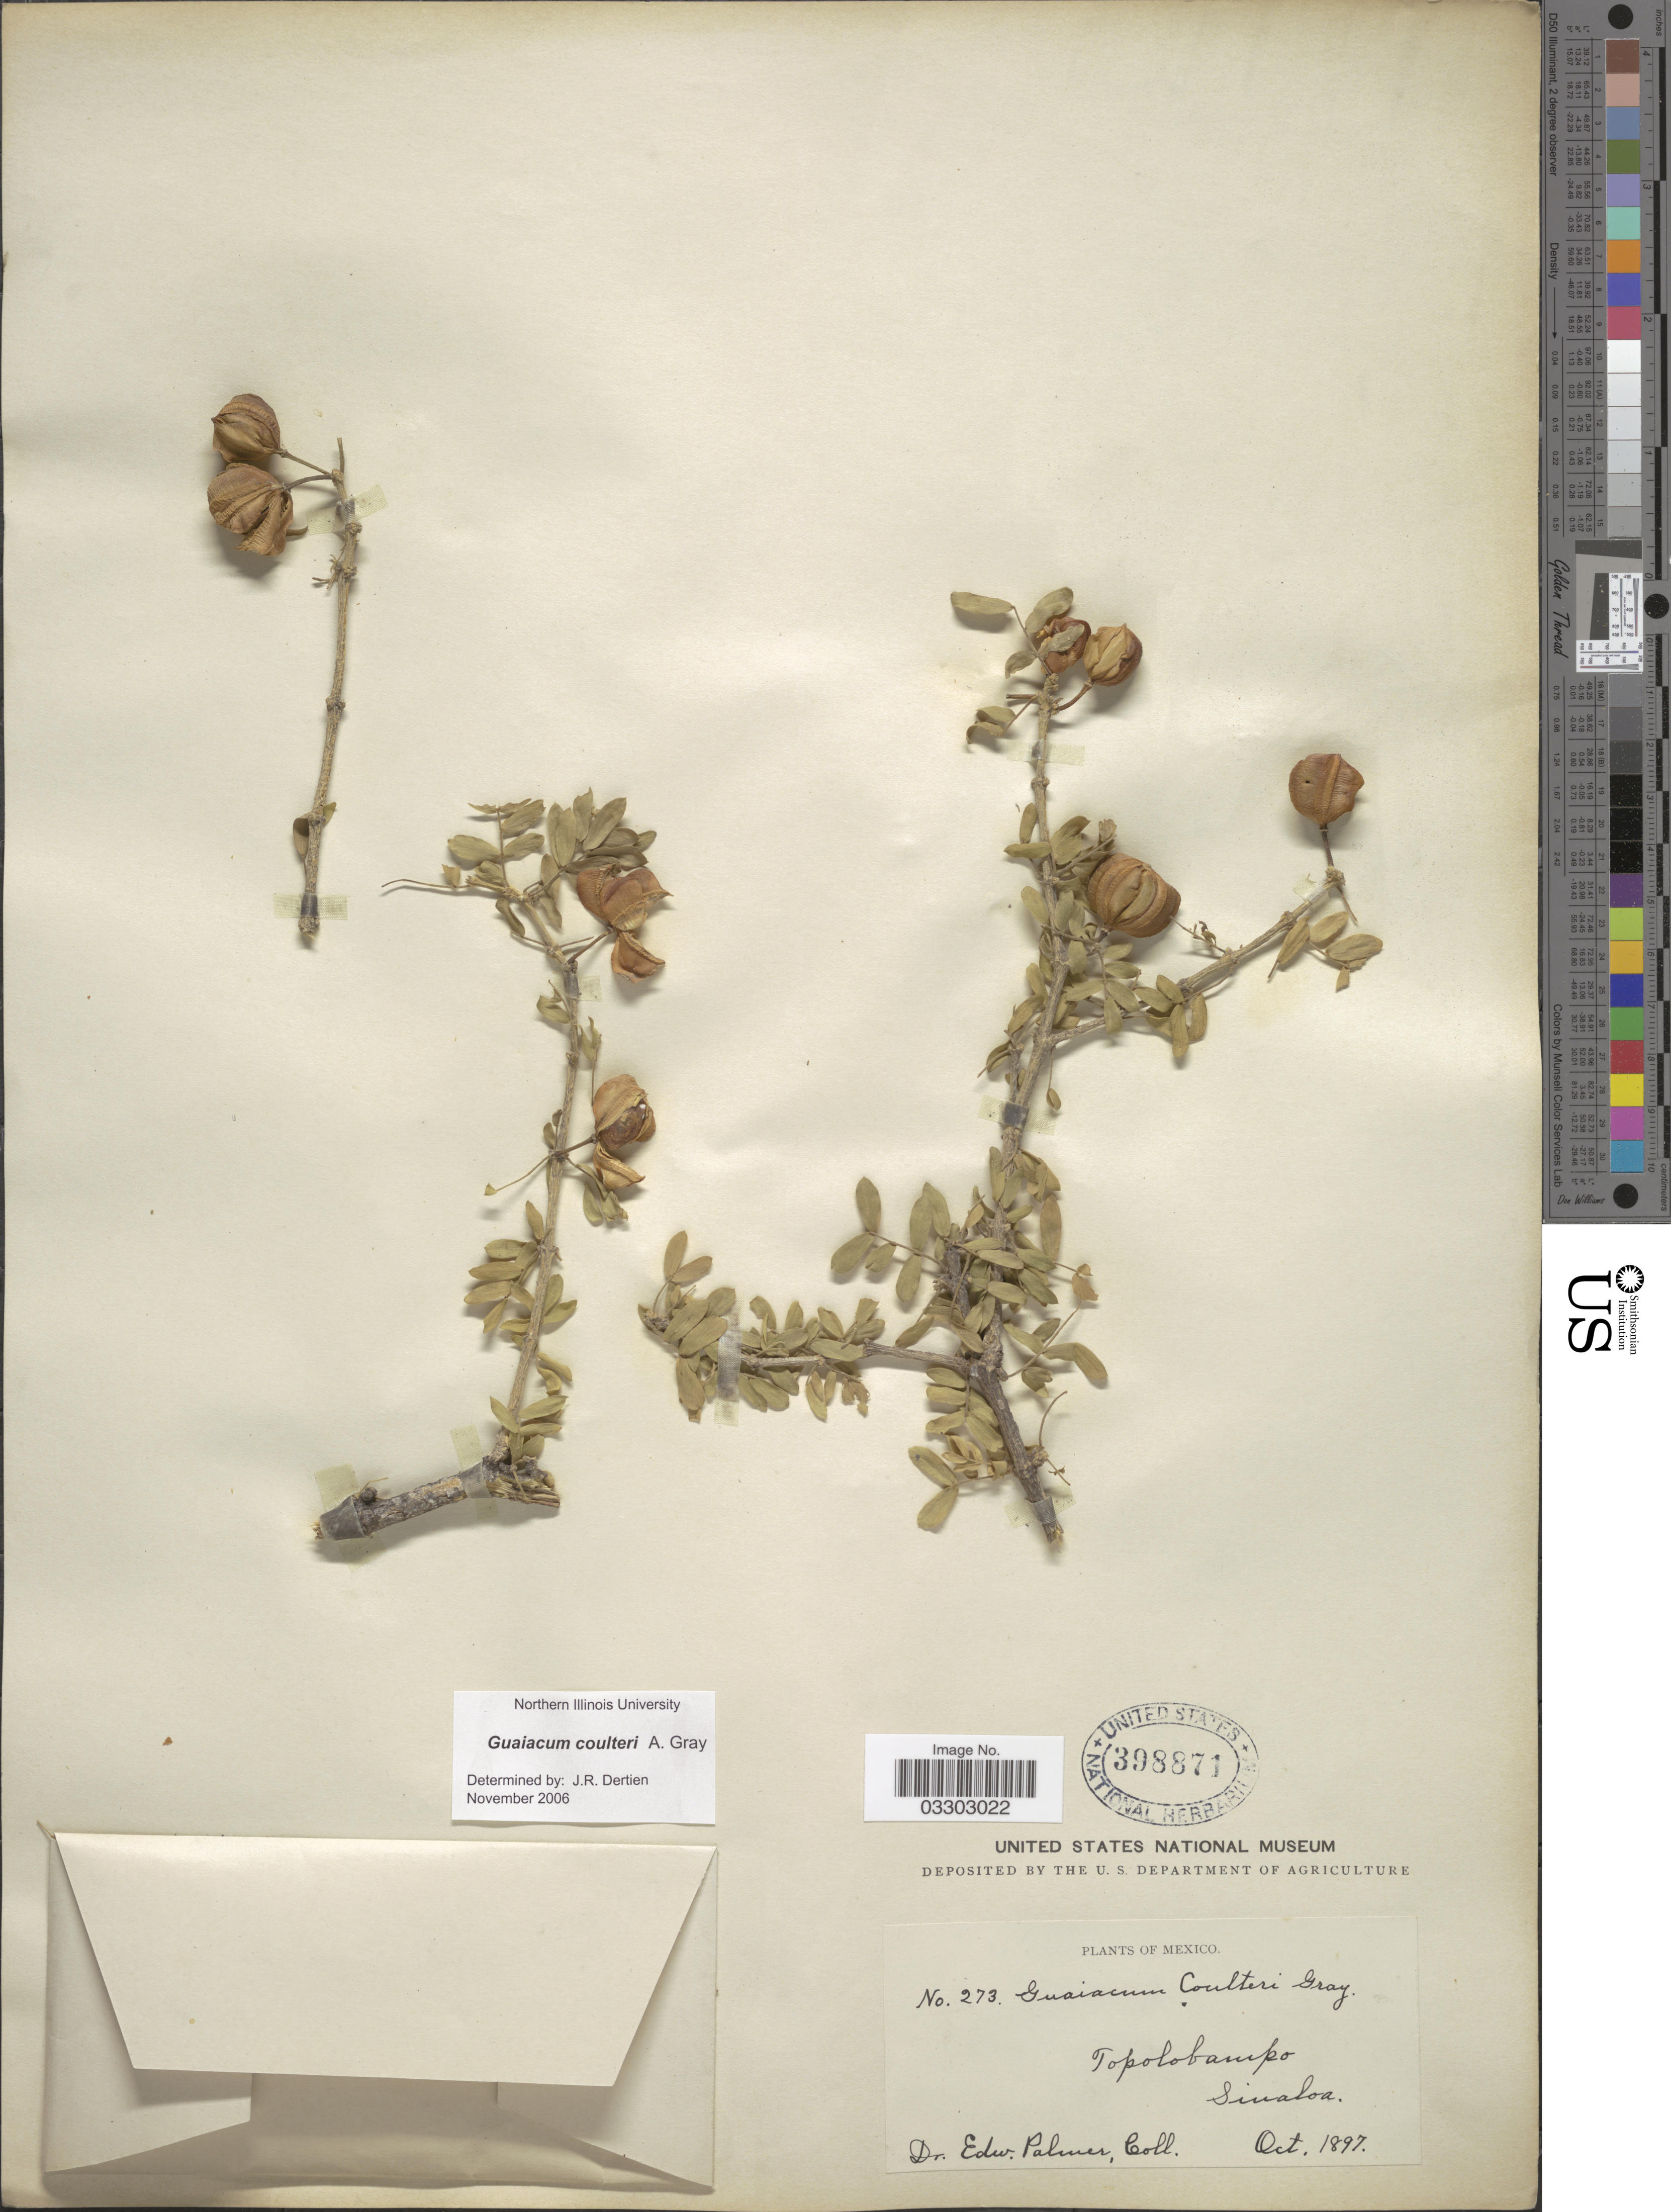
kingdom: Plantae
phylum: Tracheophyta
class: Magnoliopsida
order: Zygophyllales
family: Zygophyllaceae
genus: Guaiacum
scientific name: Guaiacum coulteri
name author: A. Gray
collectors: E. Palmer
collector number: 273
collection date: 1897-10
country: Mexico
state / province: Sinaloa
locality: Topolobampo.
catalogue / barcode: US 398871